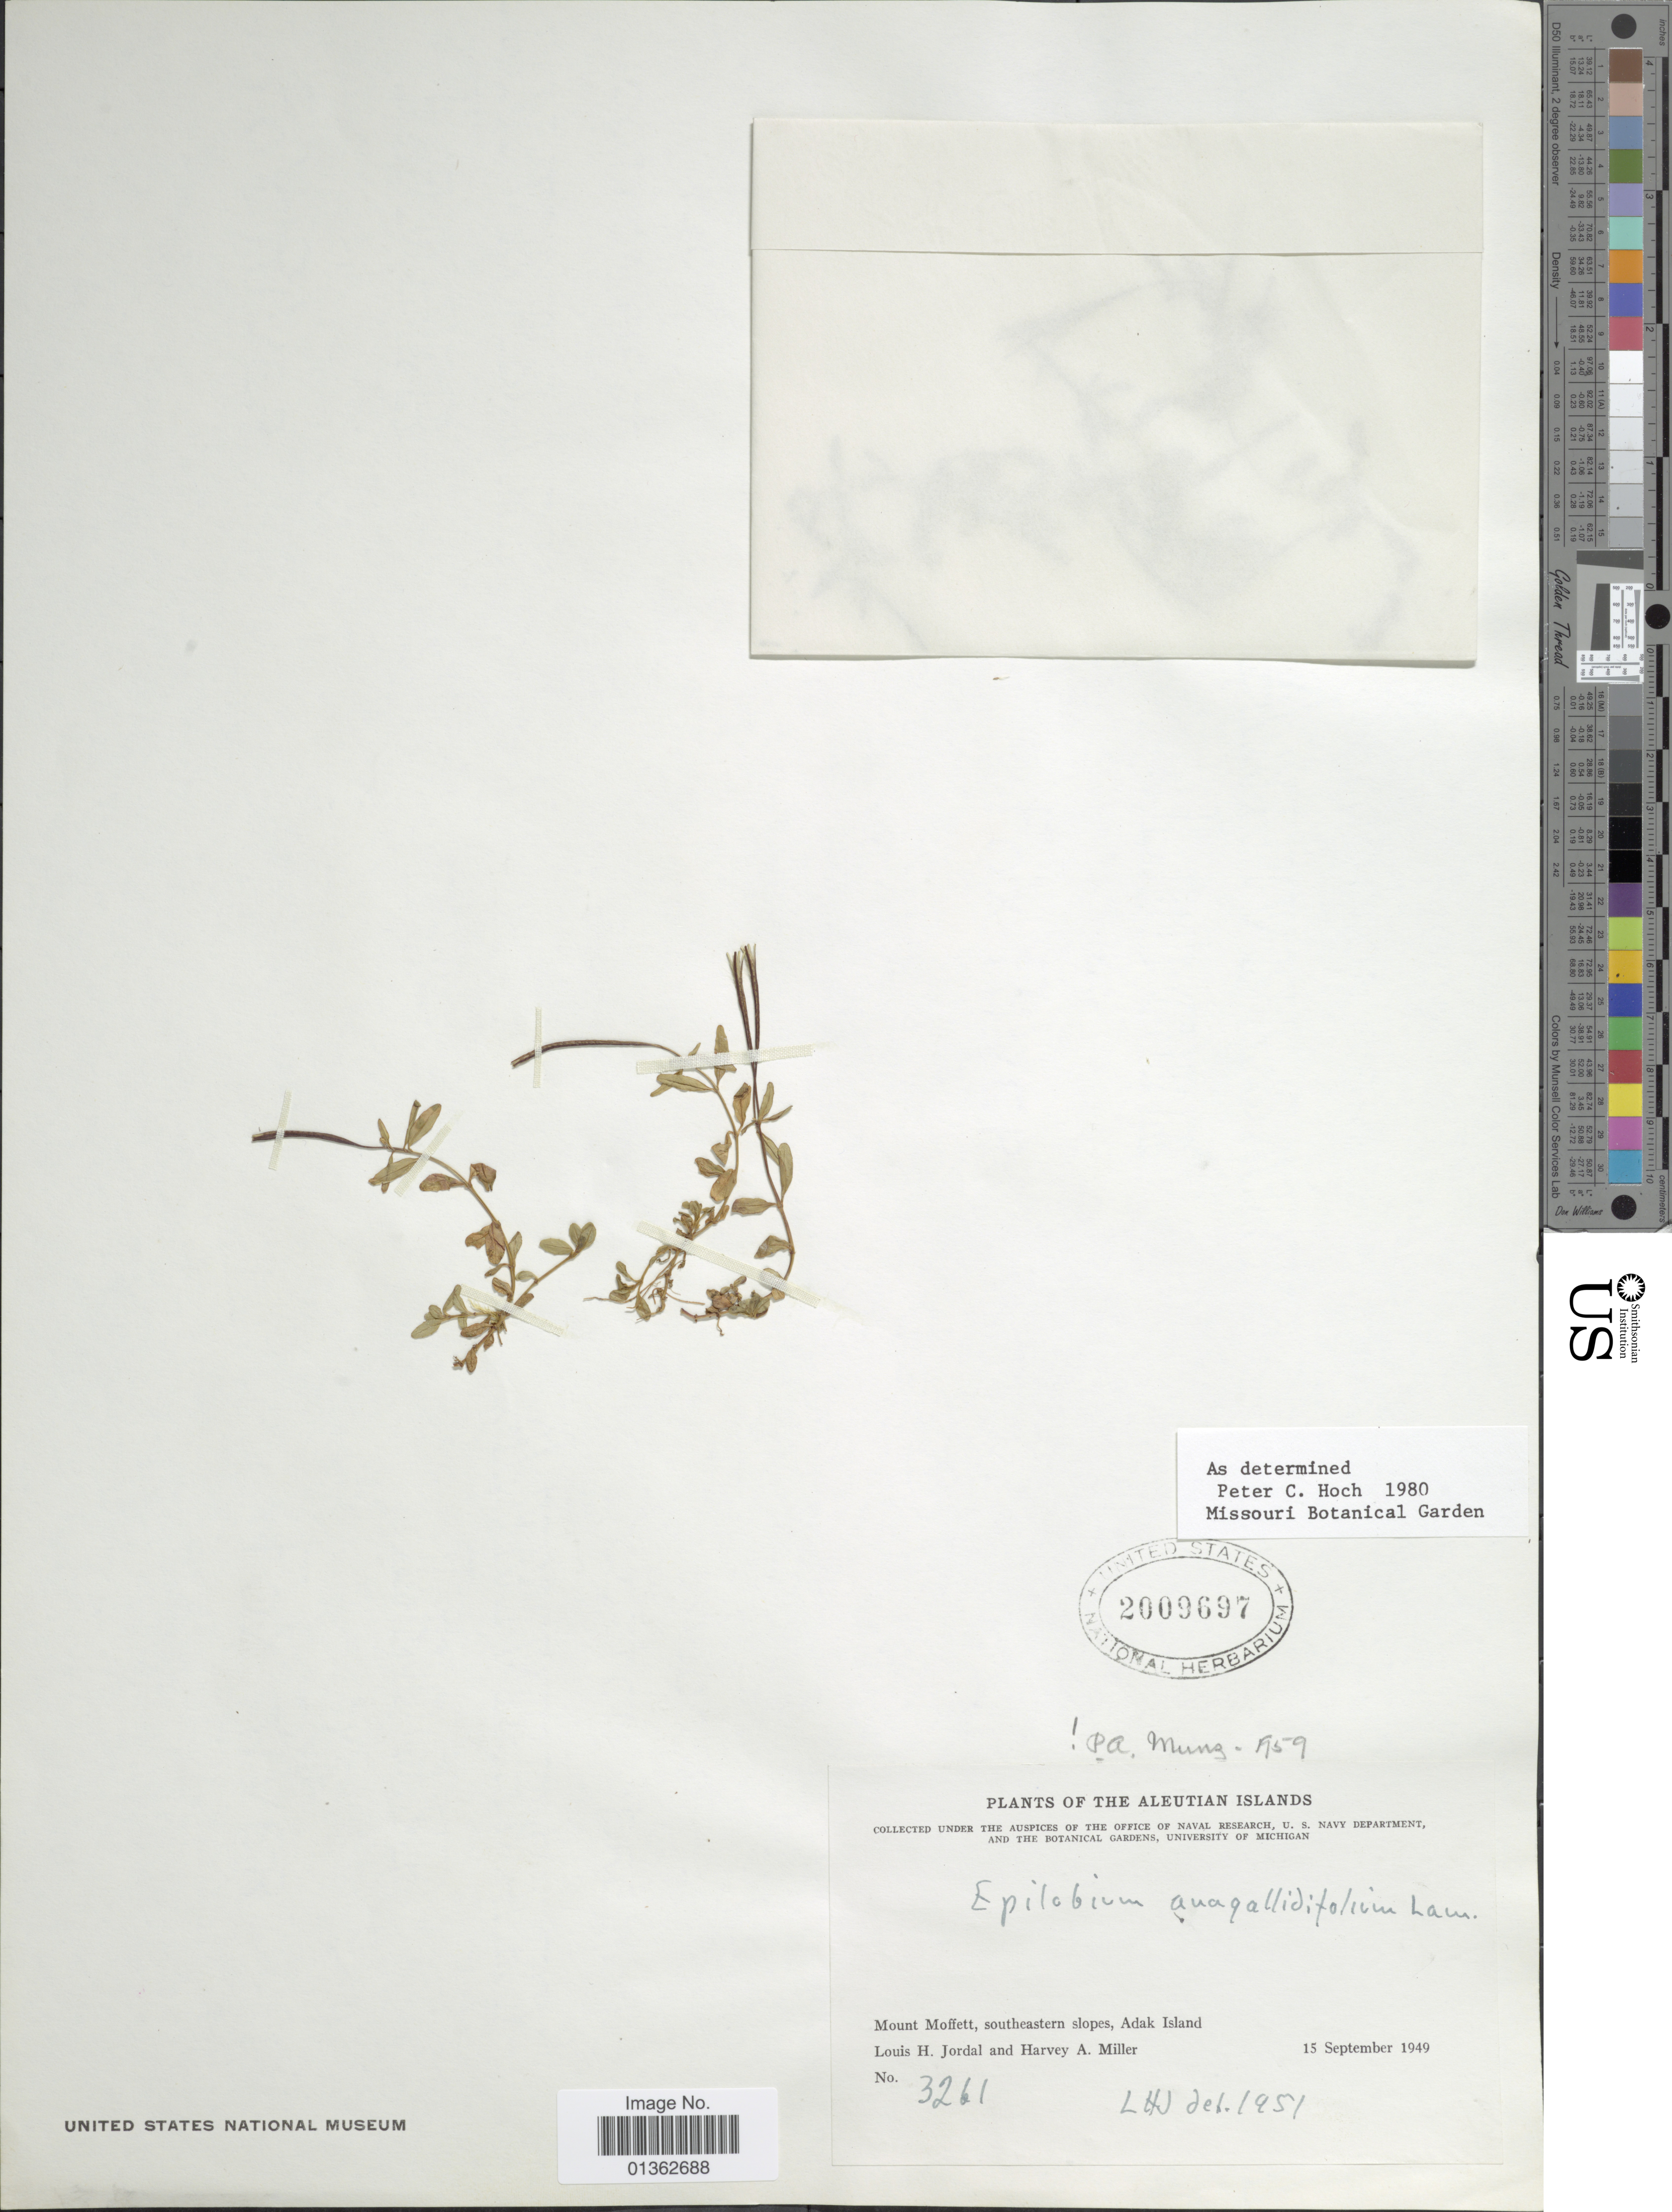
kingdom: Plantae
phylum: Tracheophyta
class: Magnoliopsida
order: Myrtales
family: Onagraceae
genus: Epilobium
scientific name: Epilobium anagallidifolium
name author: Lam.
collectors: L. Jordal & H. A. Miller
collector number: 3261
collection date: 1949-09-15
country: United States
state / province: Alaska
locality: Aleutian Islands. Mount Moffett, southeastern slopes, Adak Island.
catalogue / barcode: US 2009697